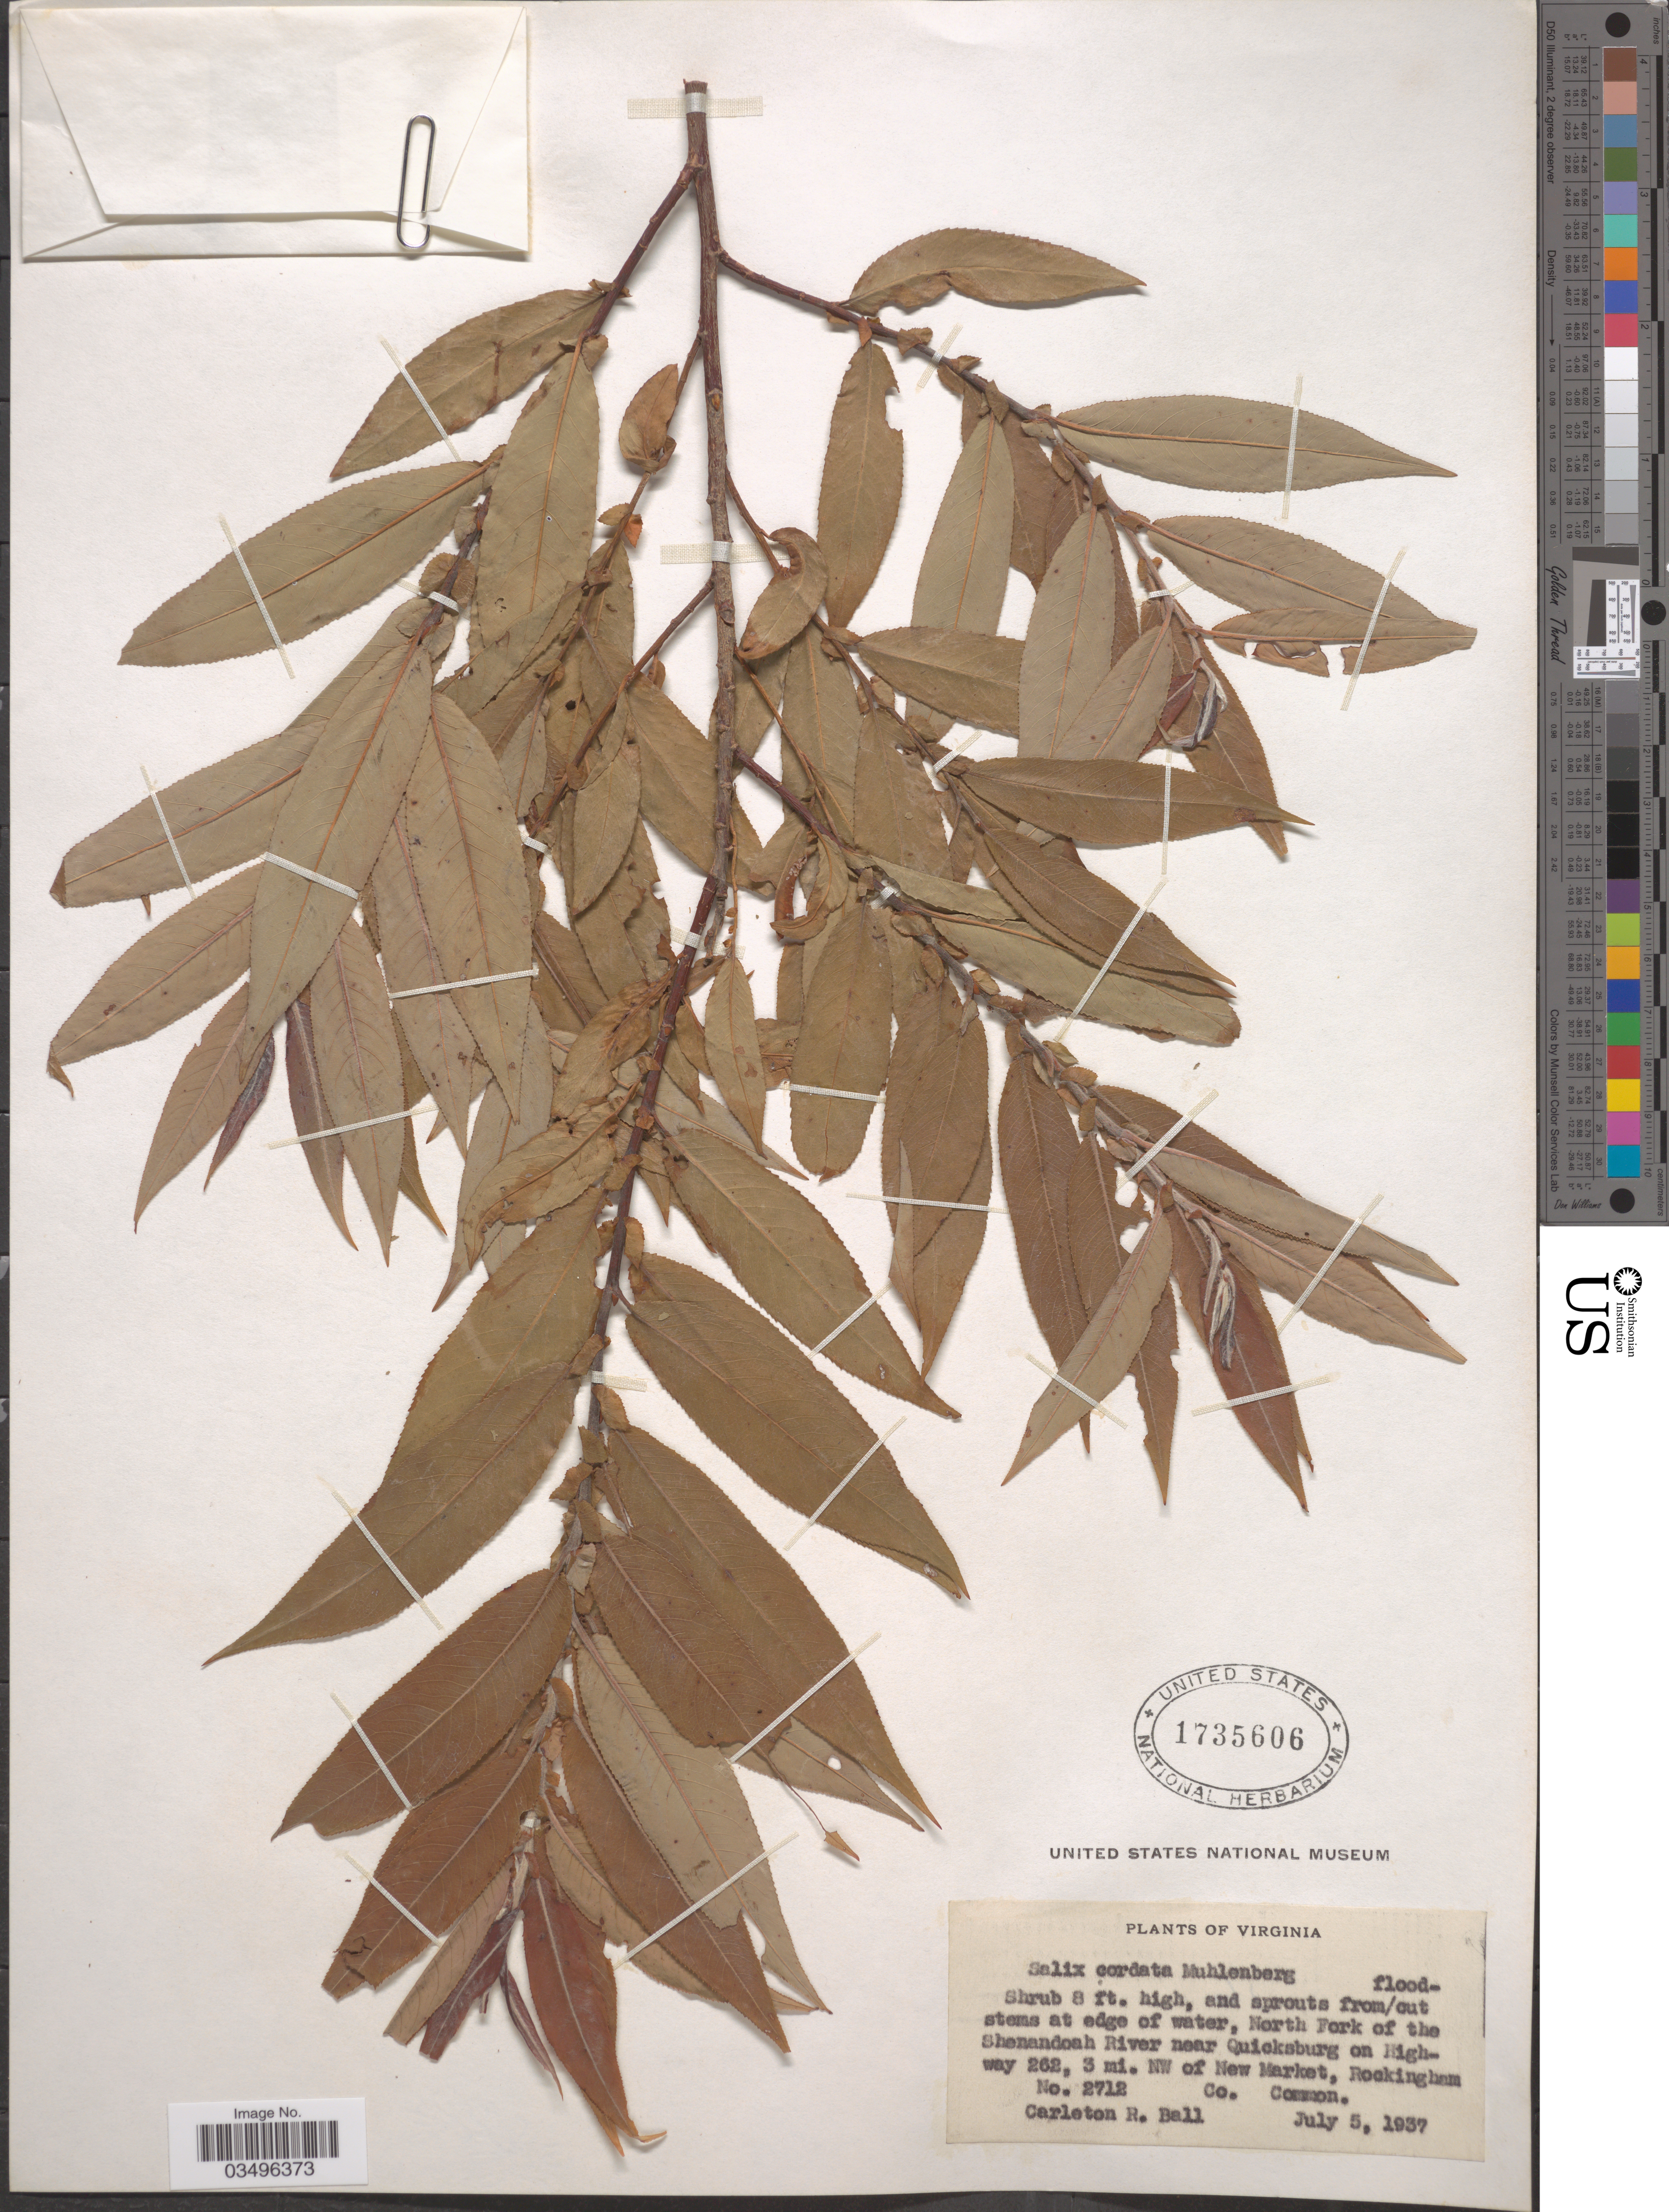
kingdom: Plantae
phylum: Tracheophyta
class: Magnoliopsida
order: Malpighiales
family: Salicaceae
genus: Salix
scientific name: Salix cordata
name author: Michx.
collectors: C. R. Ball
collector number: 2712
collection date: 1937-07-05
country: United States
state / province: Virginia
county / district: Rockingham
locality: North Fork of the Shenandoah River near Quicksburg on Highway 262, 3 mi. NW of New Market, Rockingham Co.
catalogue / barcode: US 1735606